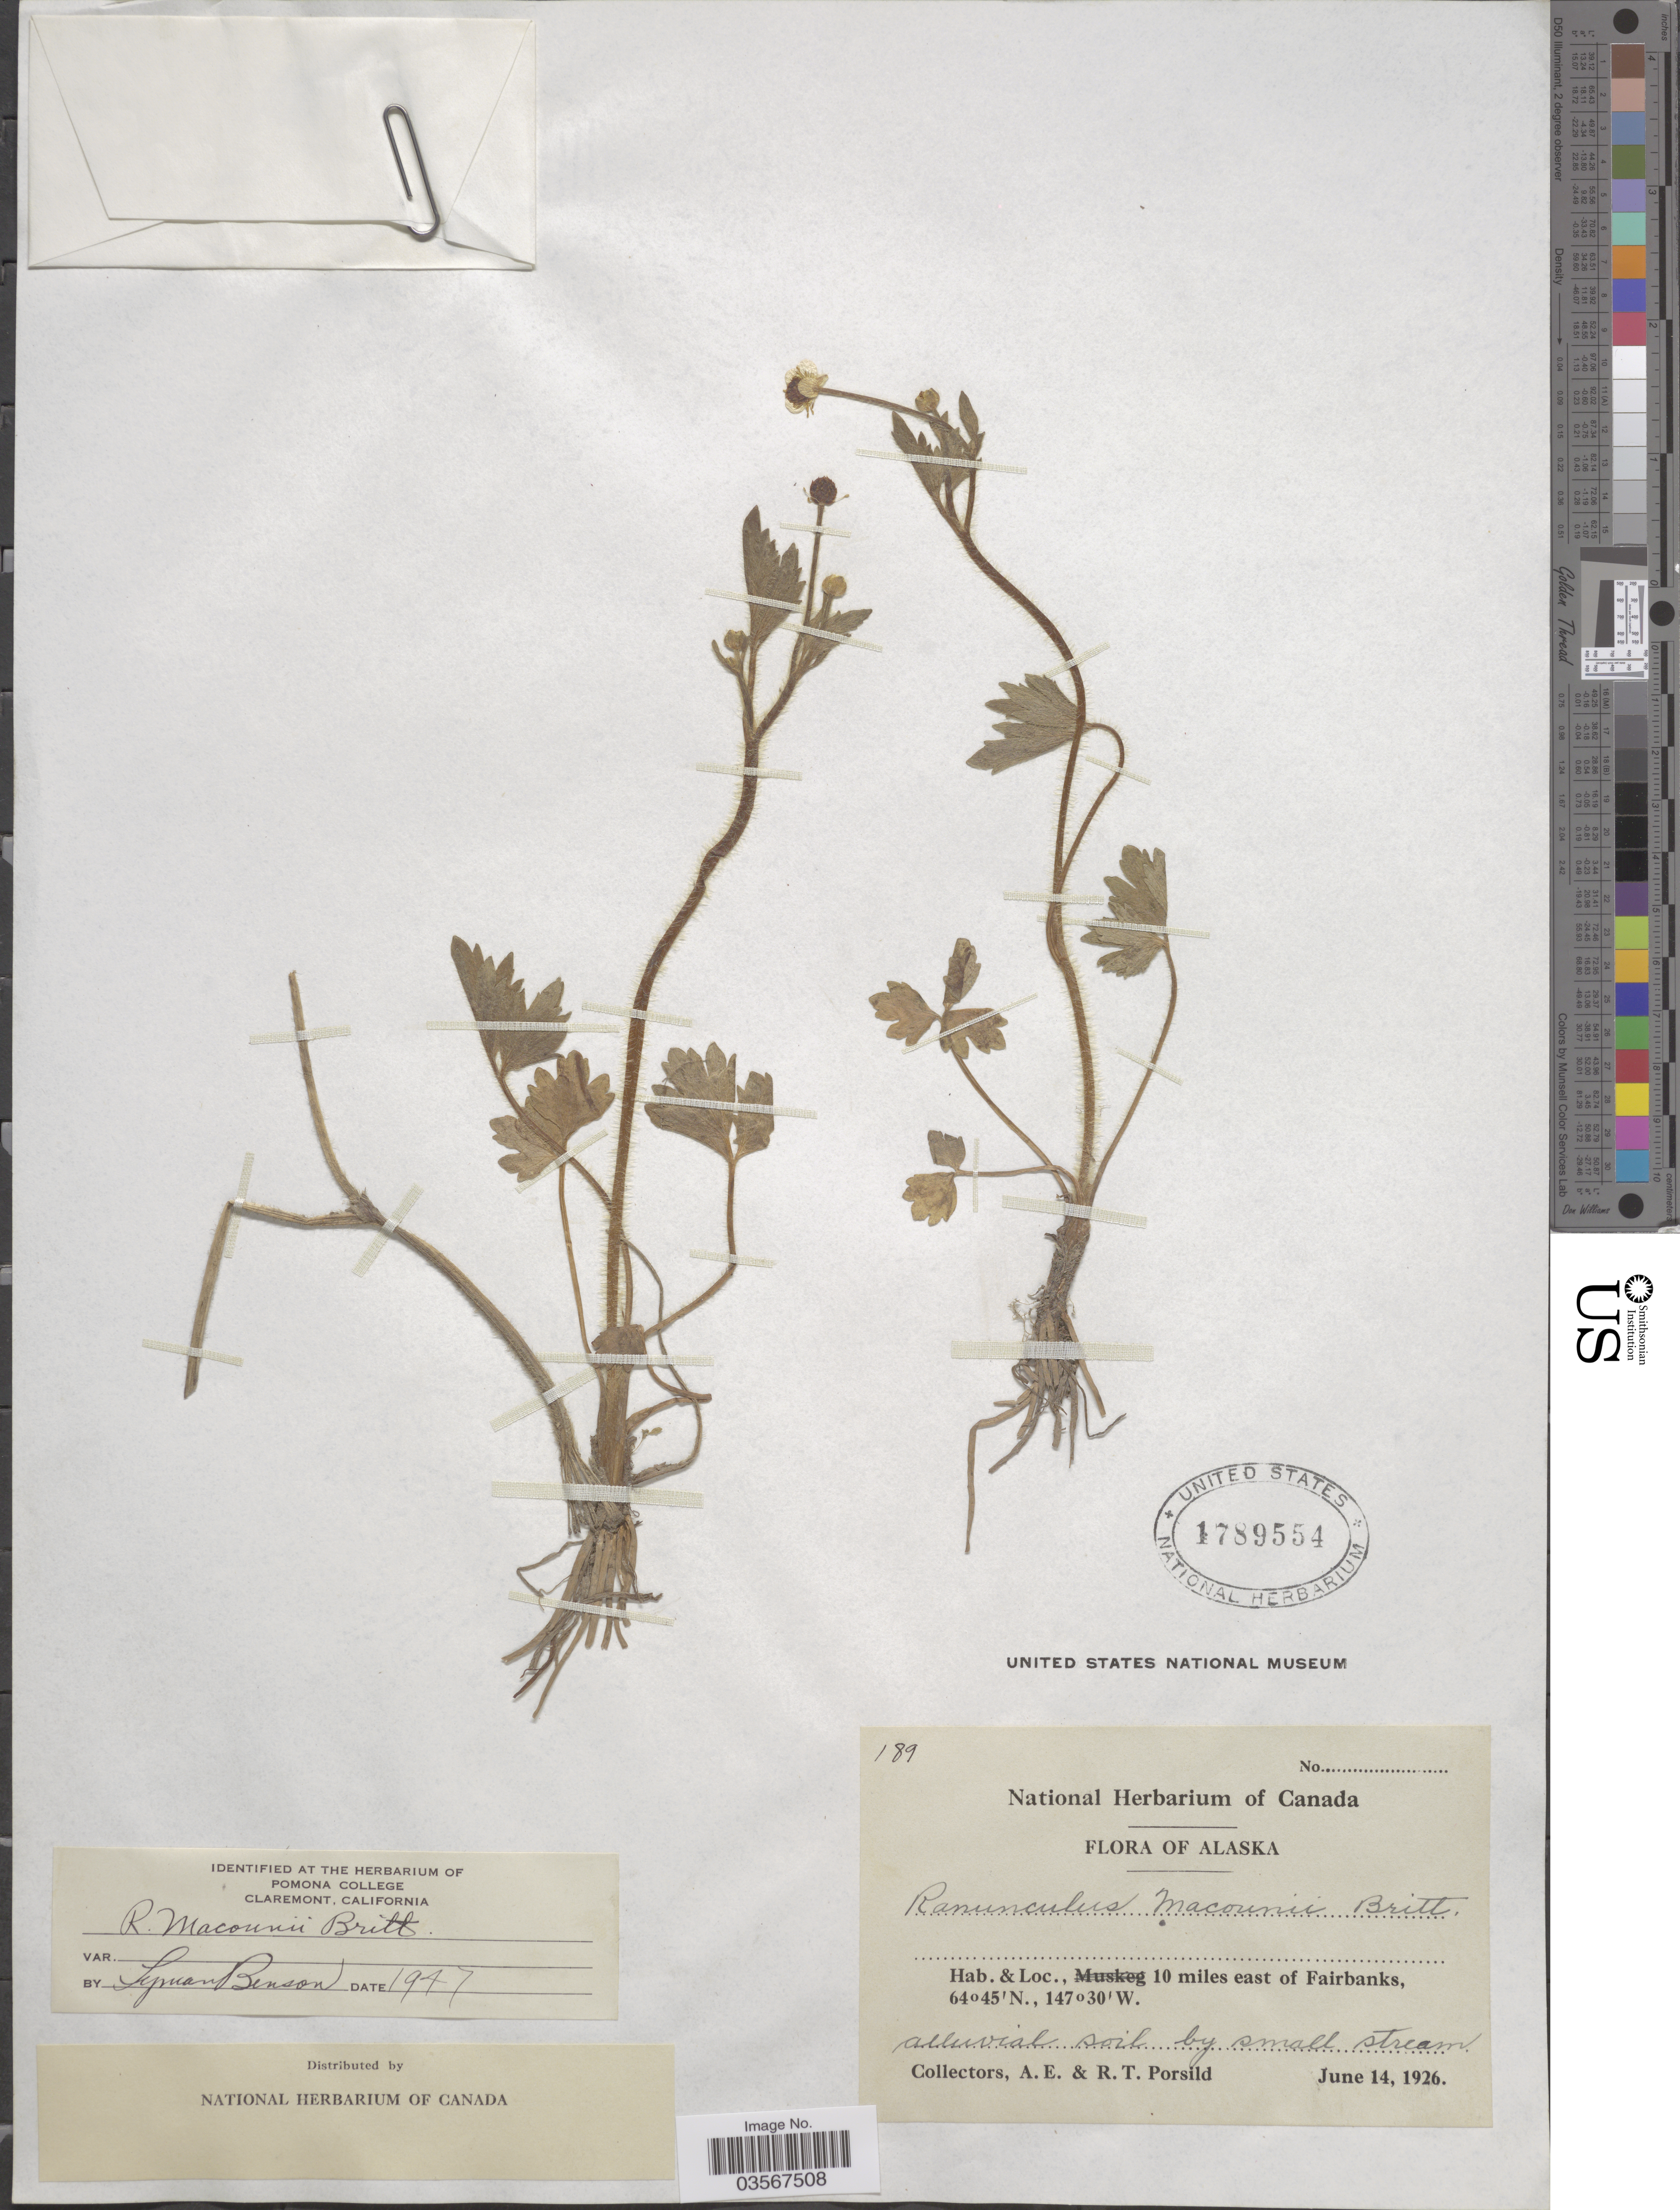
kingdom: Plantae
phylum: Tracheophyta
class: Magnoliopsida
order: Ranunculales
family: Ranunculaceae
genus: Ranunculus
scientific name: Ranunculus macounii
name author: Britton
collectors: A. E. Porsild & R. T. Porsild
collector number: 189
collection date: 1926-06-14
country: United States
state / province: Alaska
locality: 10 miles east of Fairbanks.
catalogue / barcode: US 1789554